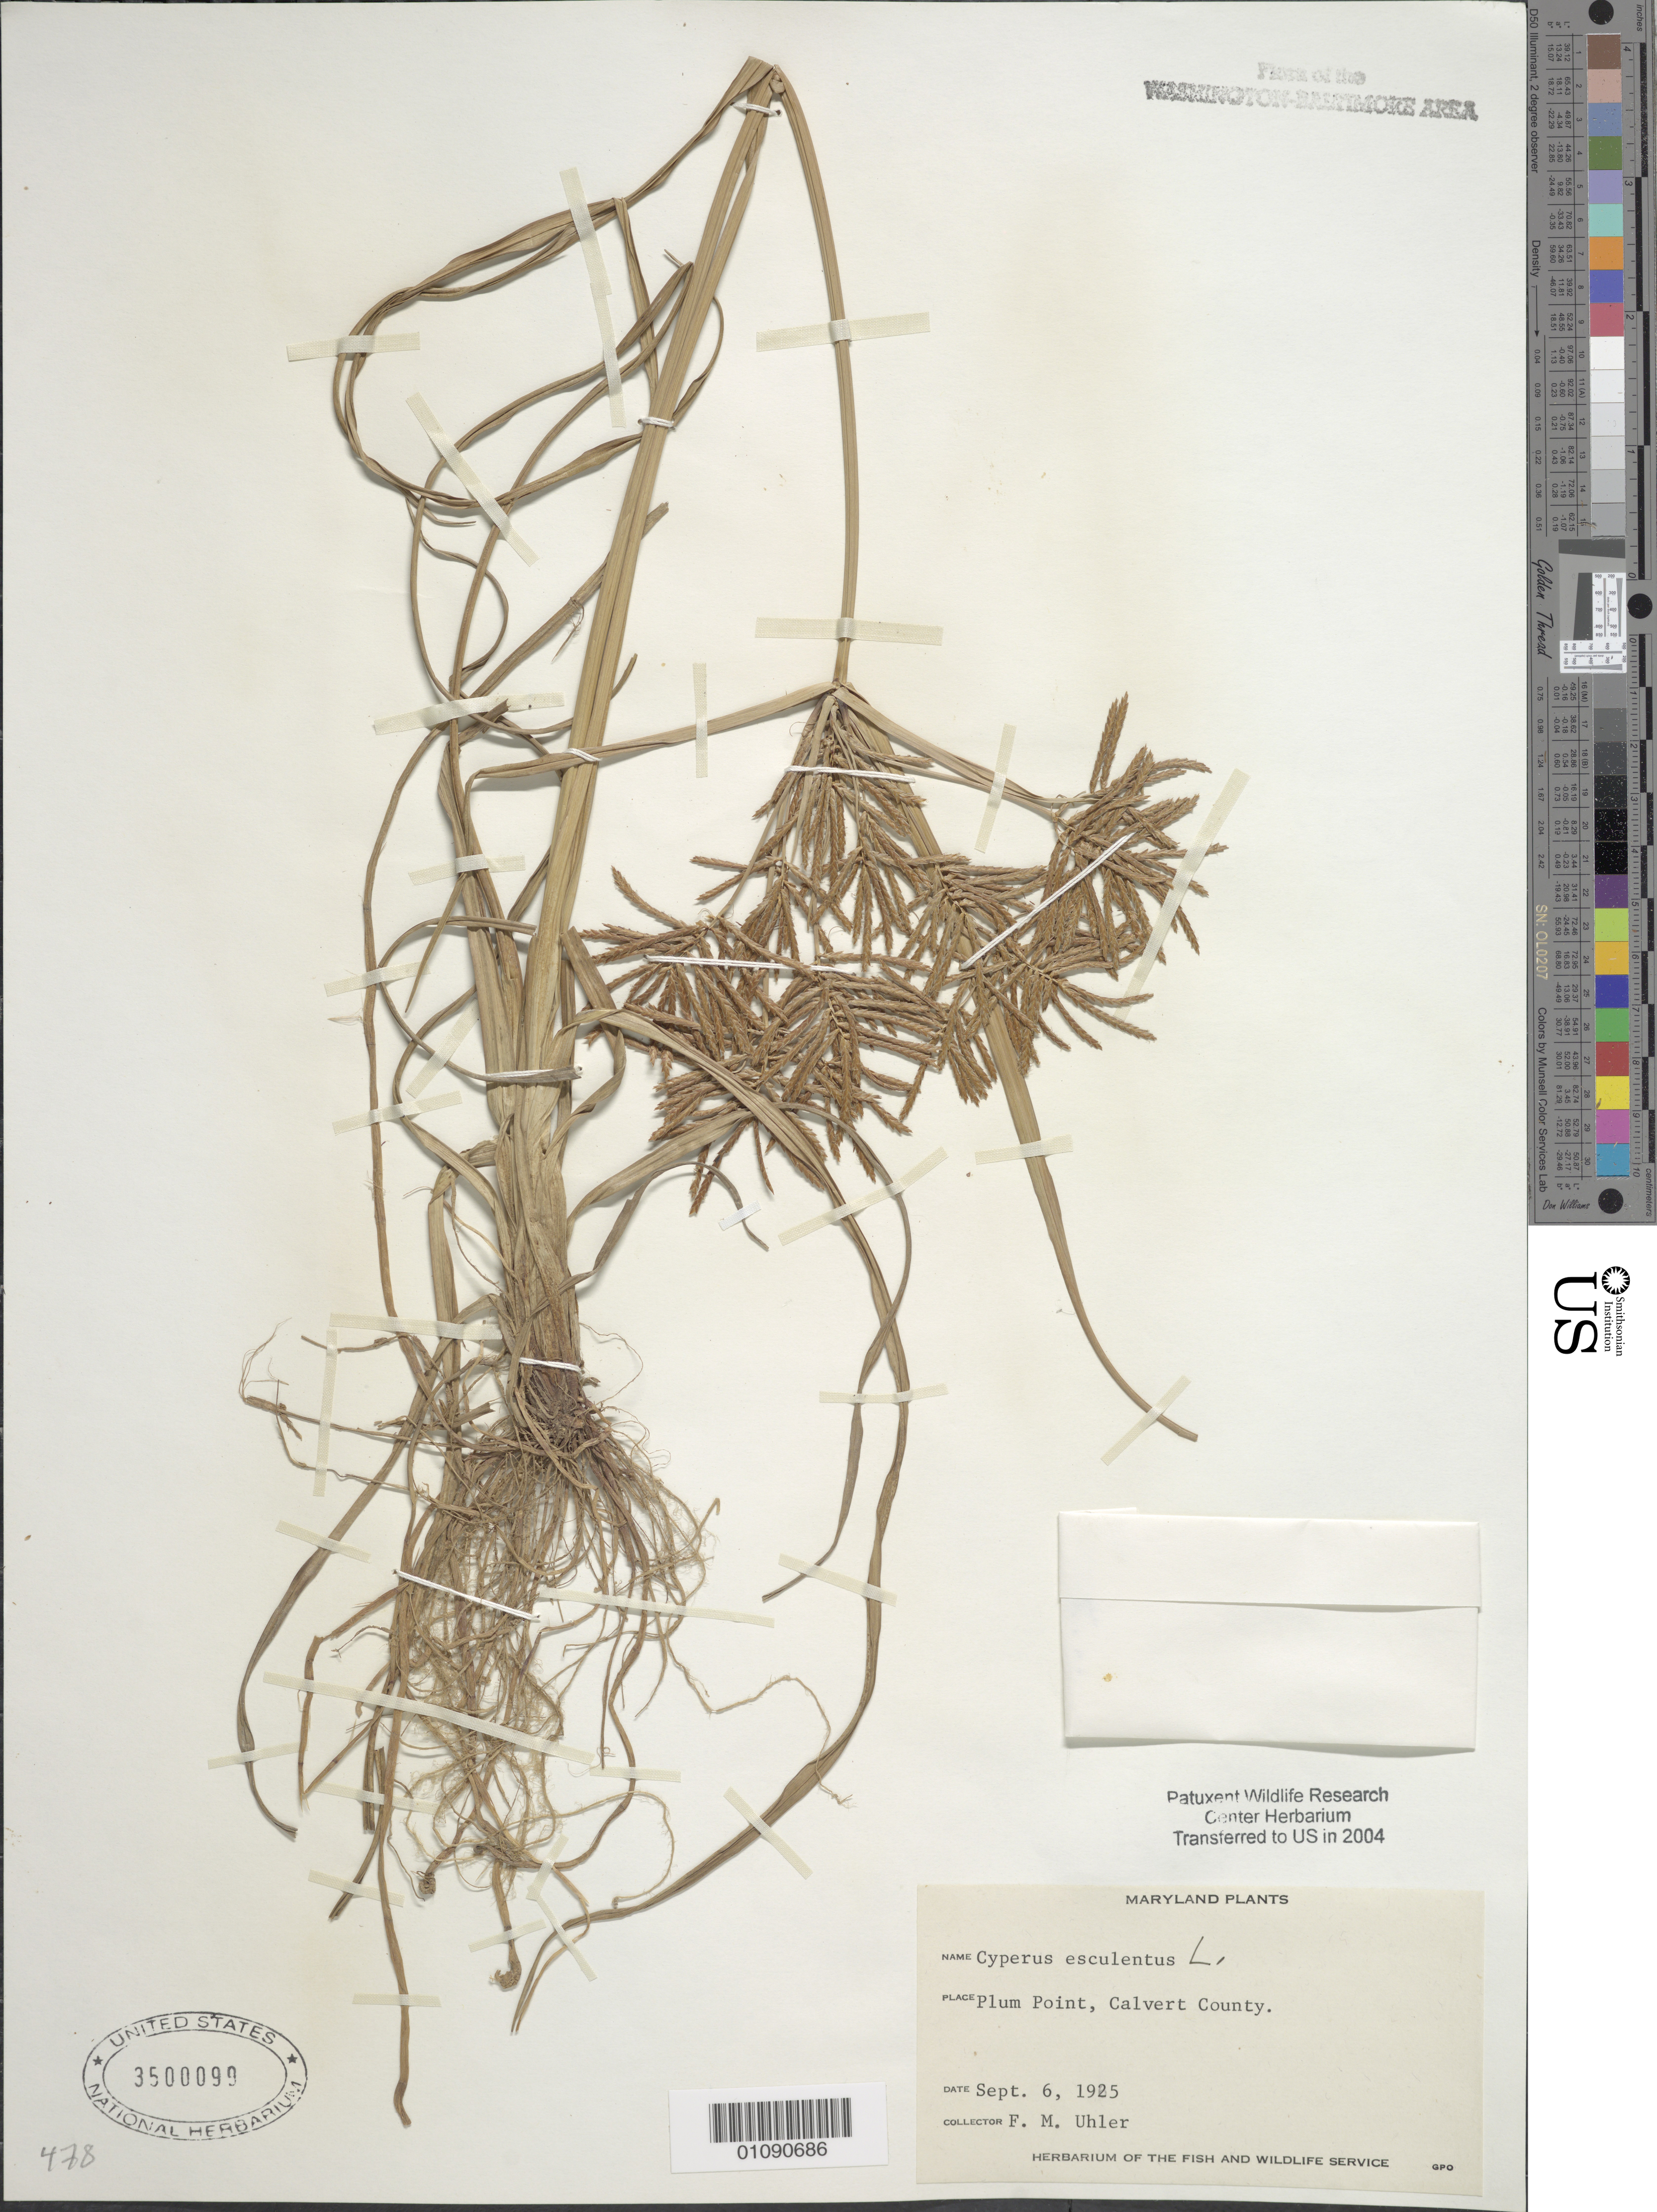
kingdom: Plantae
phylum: Tracheophyta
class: Liliopsida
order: Poales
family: Cyperaceae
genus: Cyperus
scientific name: Cyperus esculentus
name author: L.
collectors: F. M. Uhler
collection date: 1925-09-06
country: United States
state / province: Maryland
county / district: Calvert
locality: Plum Point.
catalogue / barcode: US 3500099